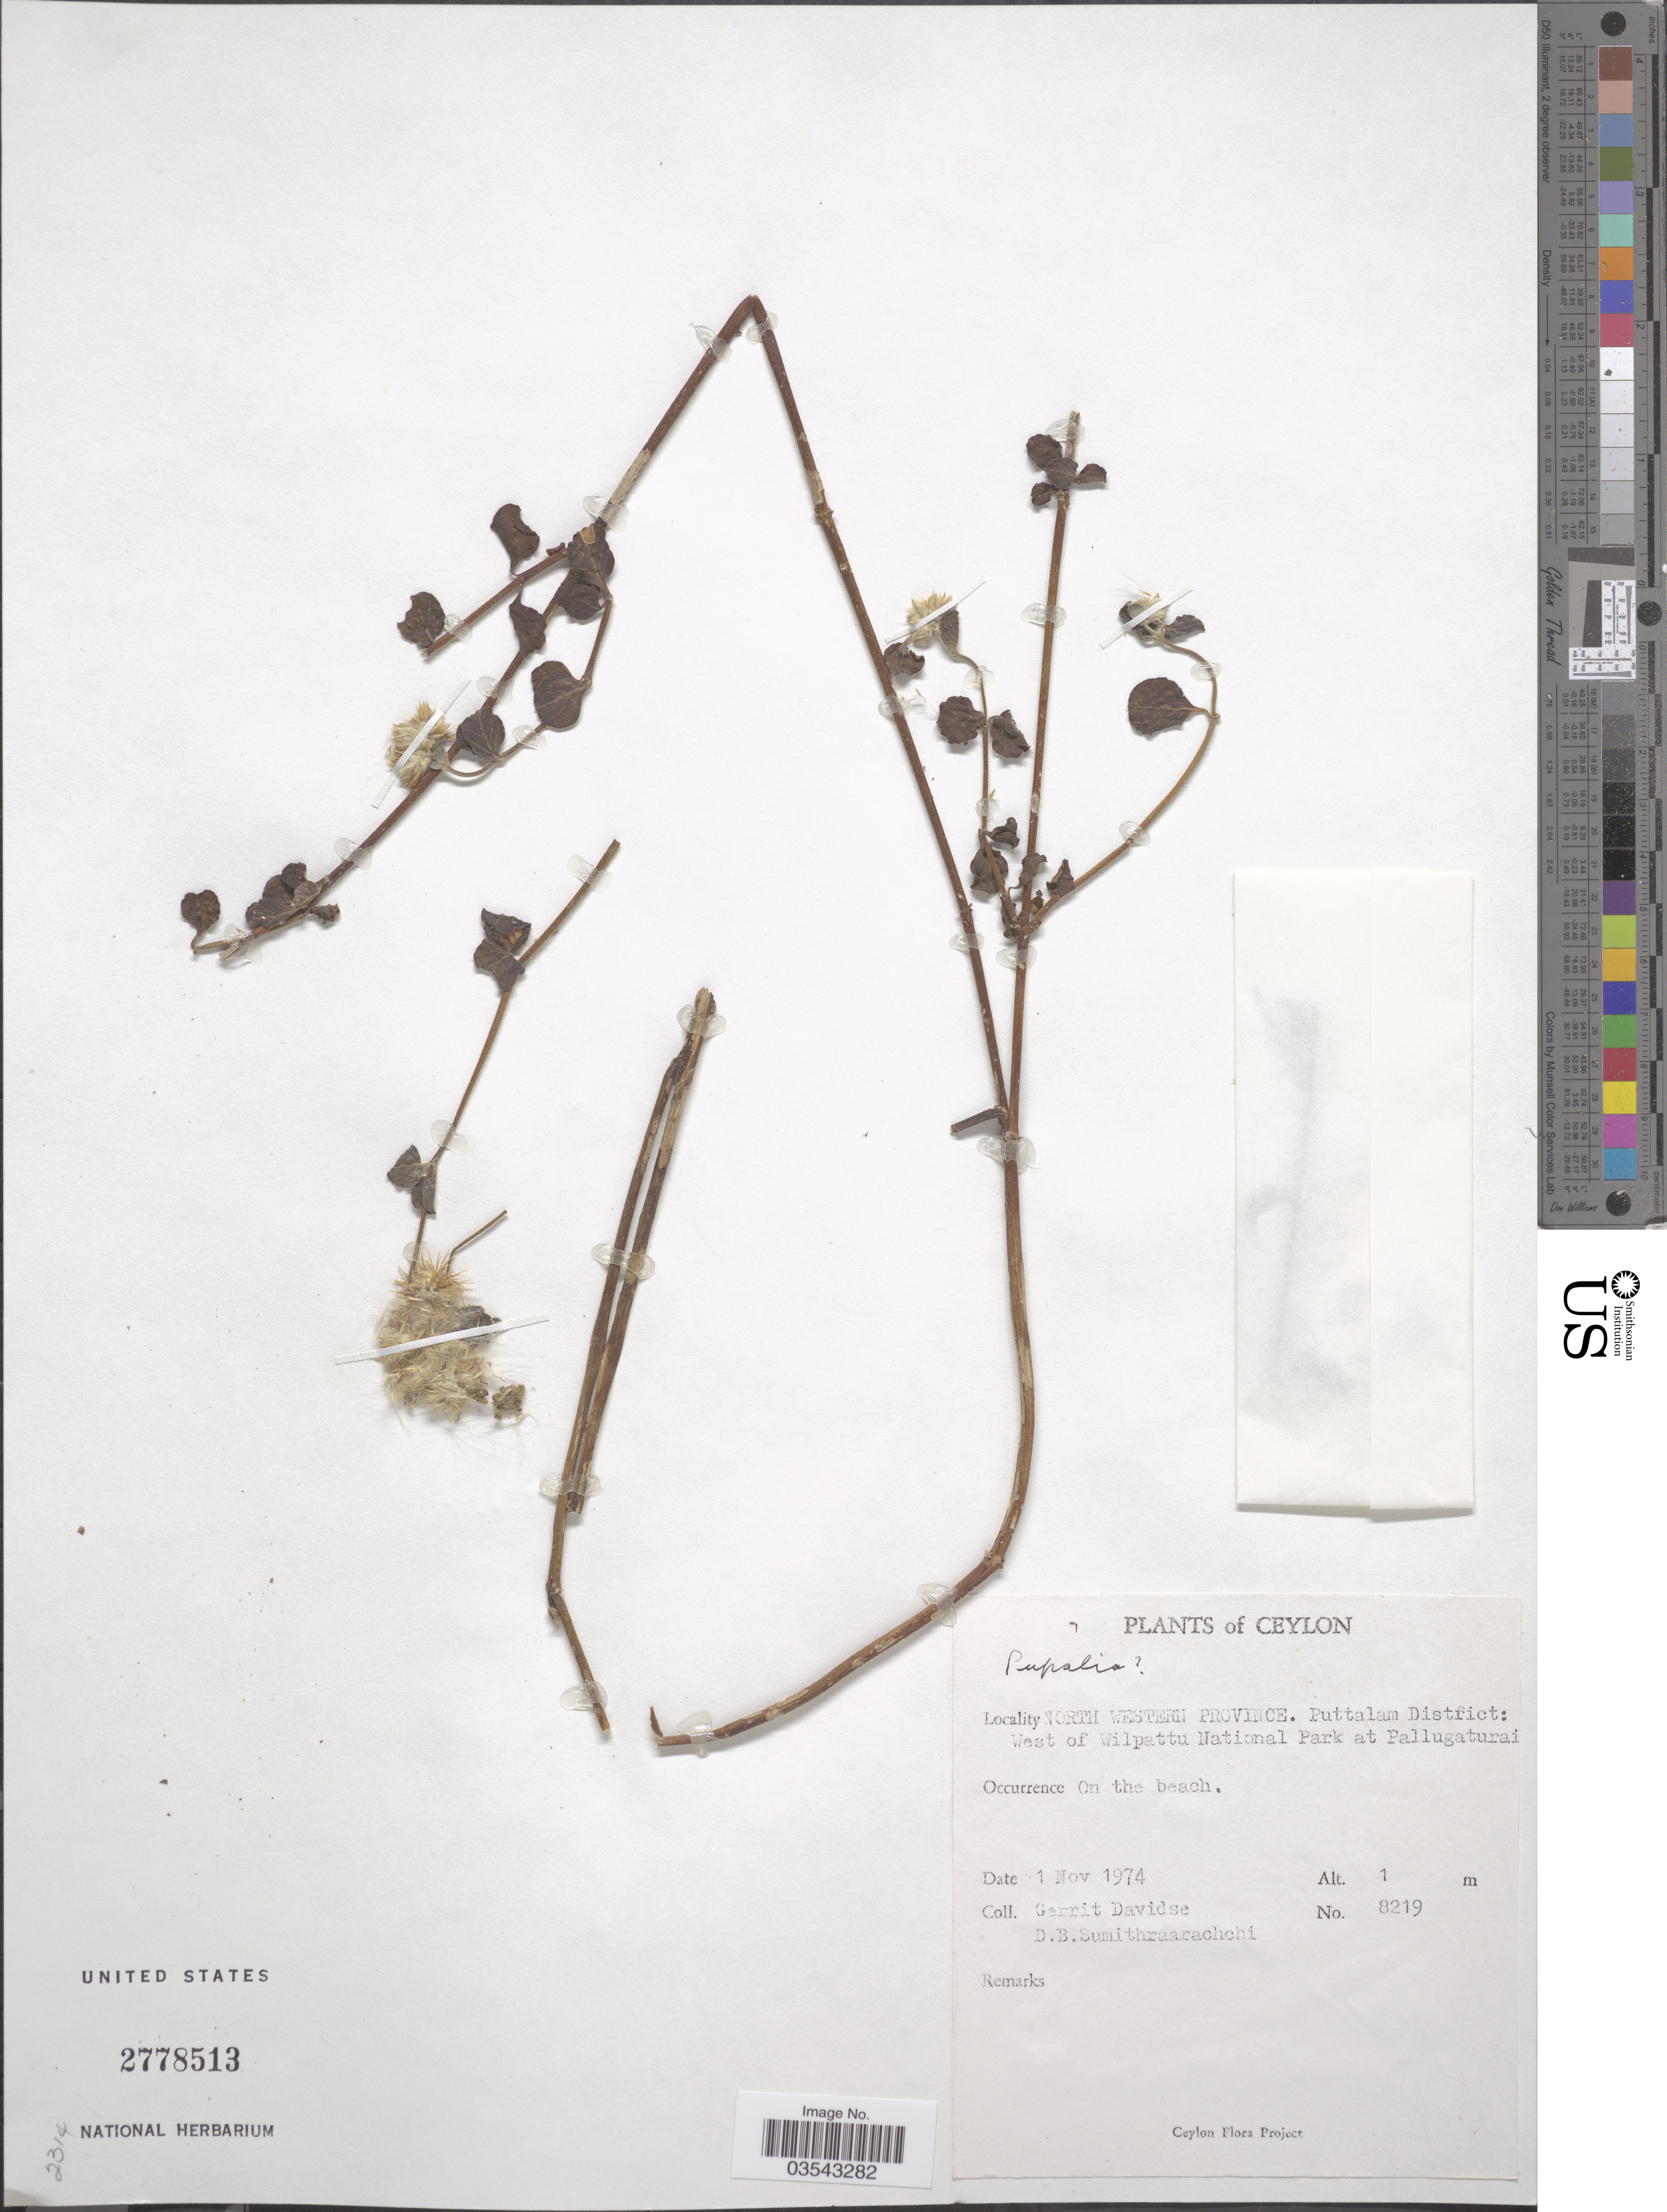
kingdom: Plantae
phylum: Tracheophyta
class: Magnoliopsida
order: Caryophyllales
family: Amaranthaceae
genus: Pupalia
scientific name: Pupalia orbiculata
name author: Wight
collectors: G. Davidse & D. B. Sumithraarachchi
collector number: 8219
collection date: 1974-11-01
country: Sri Lanka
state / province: North Western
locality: Ceylon. Puttalam District: West of Wilpattu National Park at Pallugaturai. On the beach.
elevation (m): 1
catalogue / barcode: US 2778513